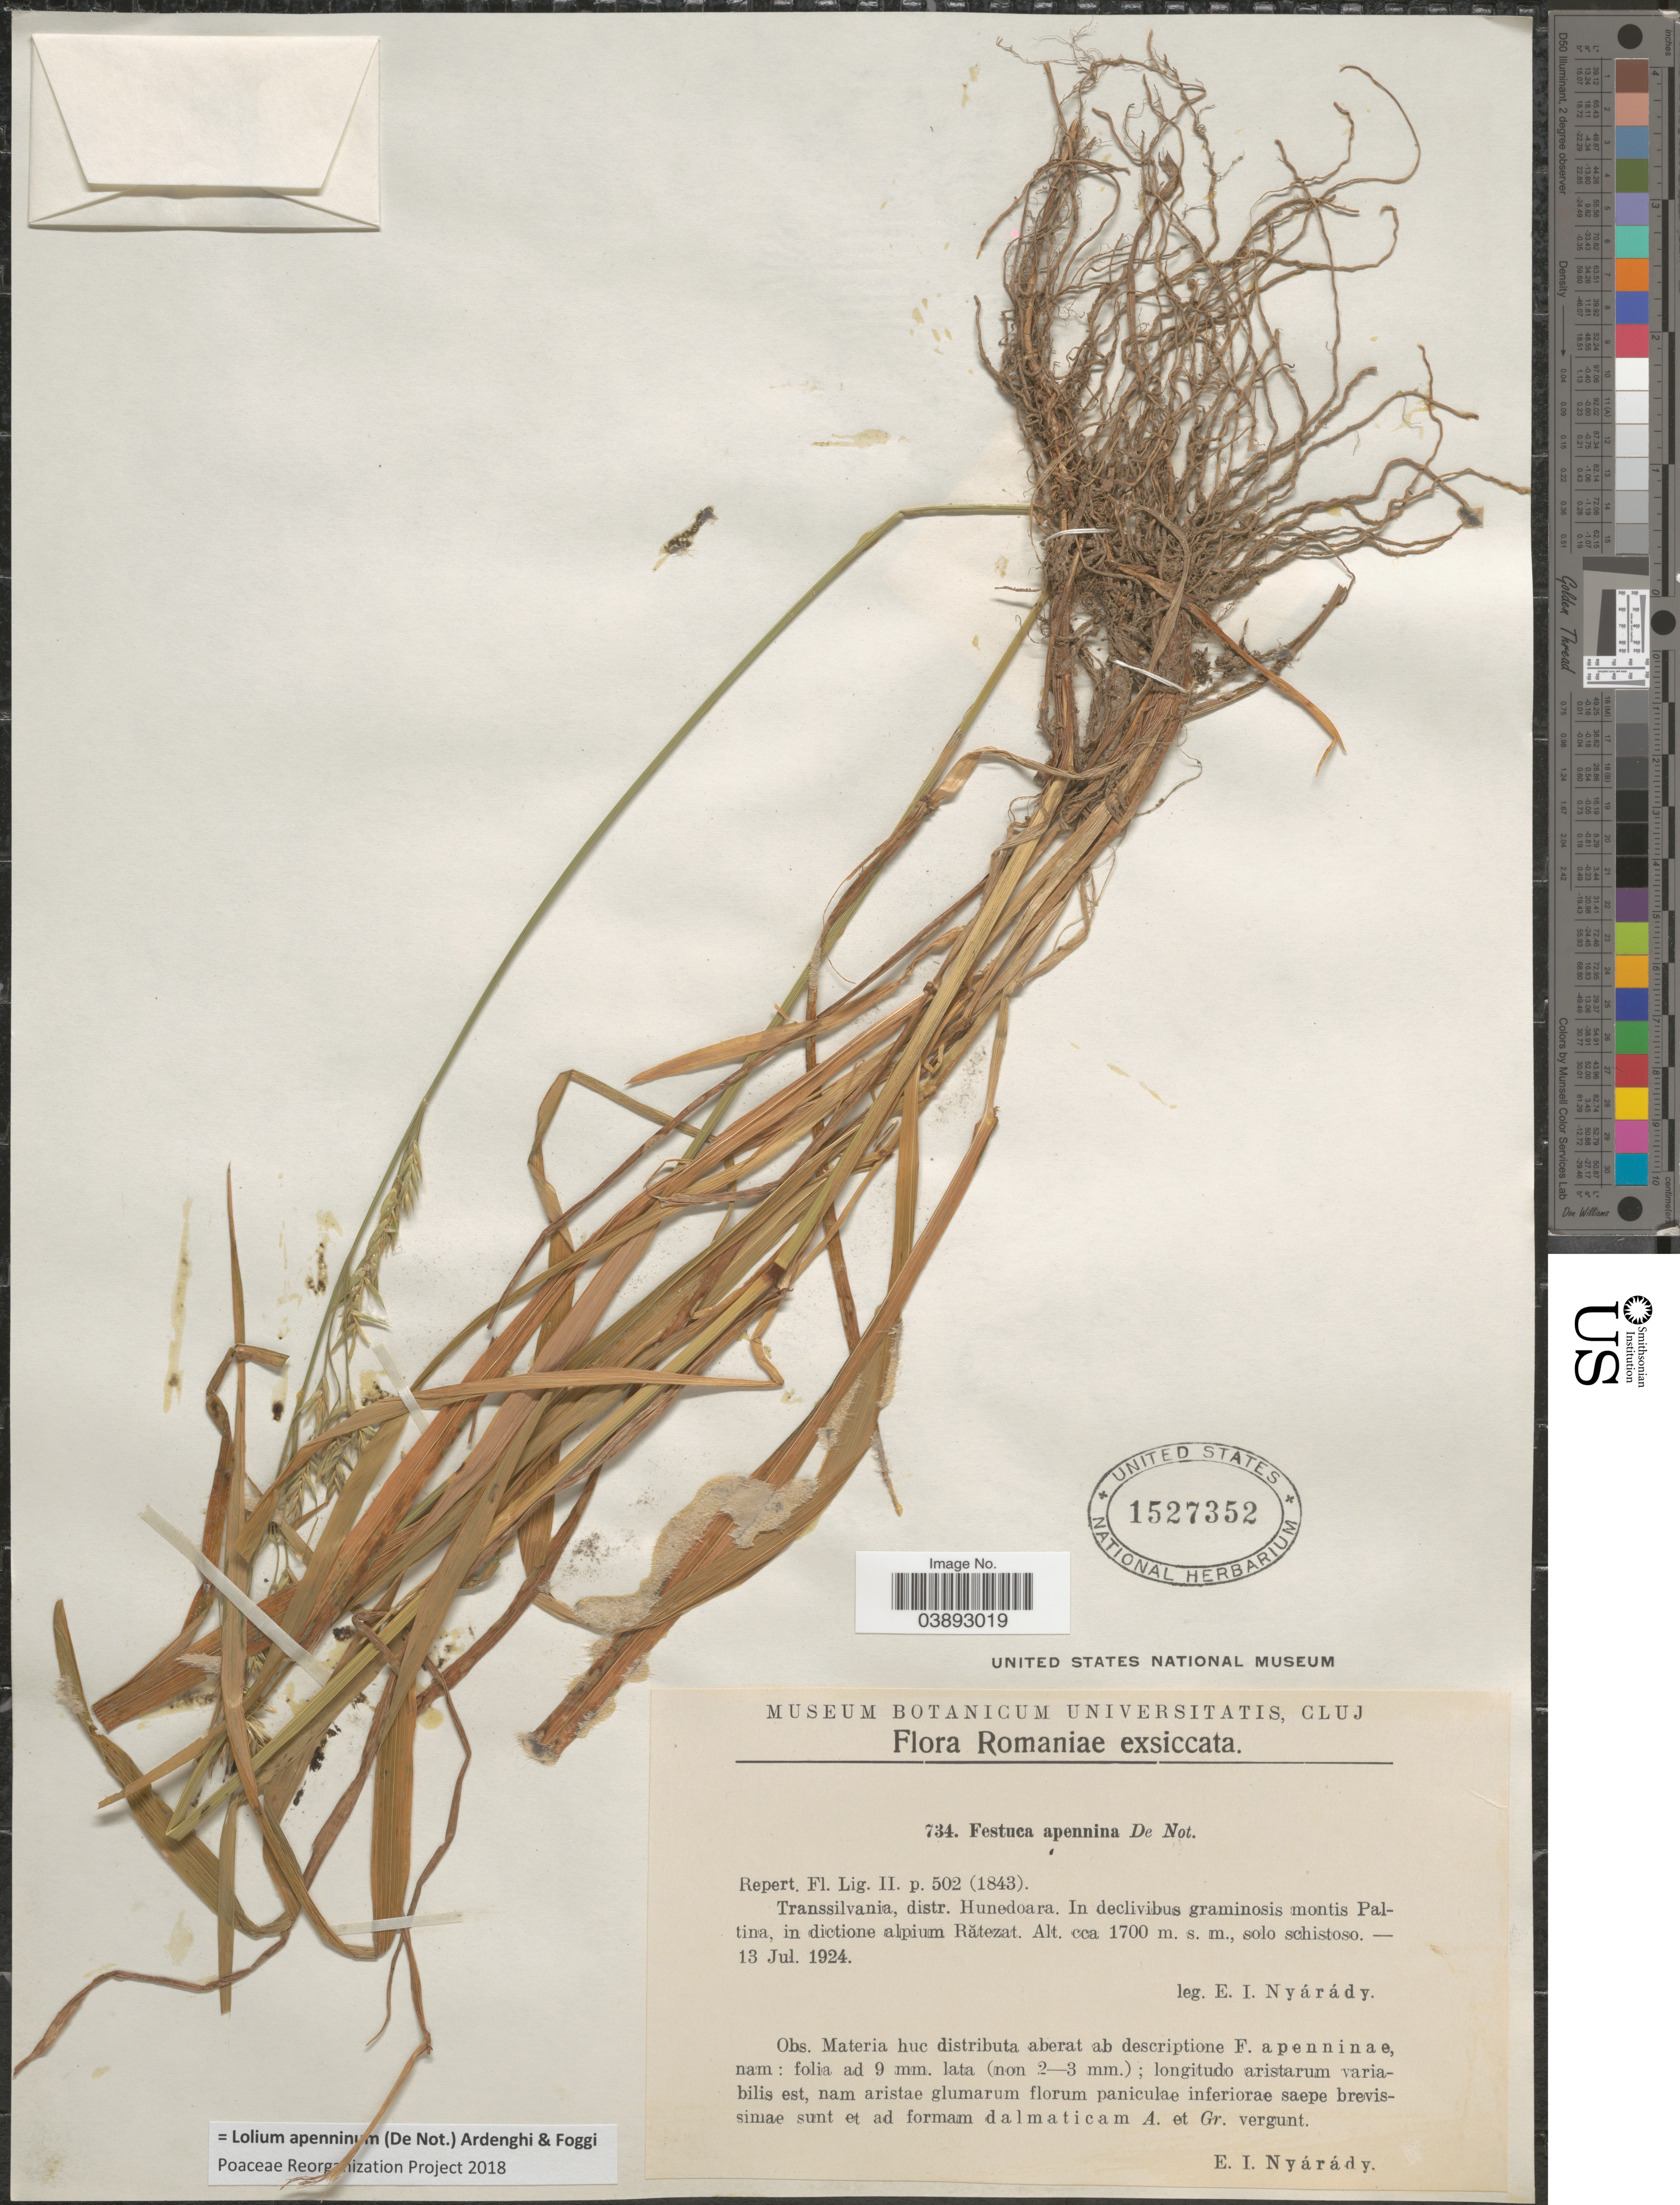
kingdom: Plantae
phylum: Tracheophyta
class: Liliopsida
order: Poales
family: Poaceae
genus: Lolium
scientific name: Lolium apenninum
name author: (De Not.) Ardenghi & Foggi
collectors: E. Nyárády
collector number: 734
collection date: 1924-07-13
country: Romania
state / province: Hunedoara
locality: Romaniae. Transsilvania, distr. Hunedoara. In declivibus graminosis montis Paltina, in dictione alpium Rătezat.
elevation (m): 1700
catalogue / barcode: US 1527352